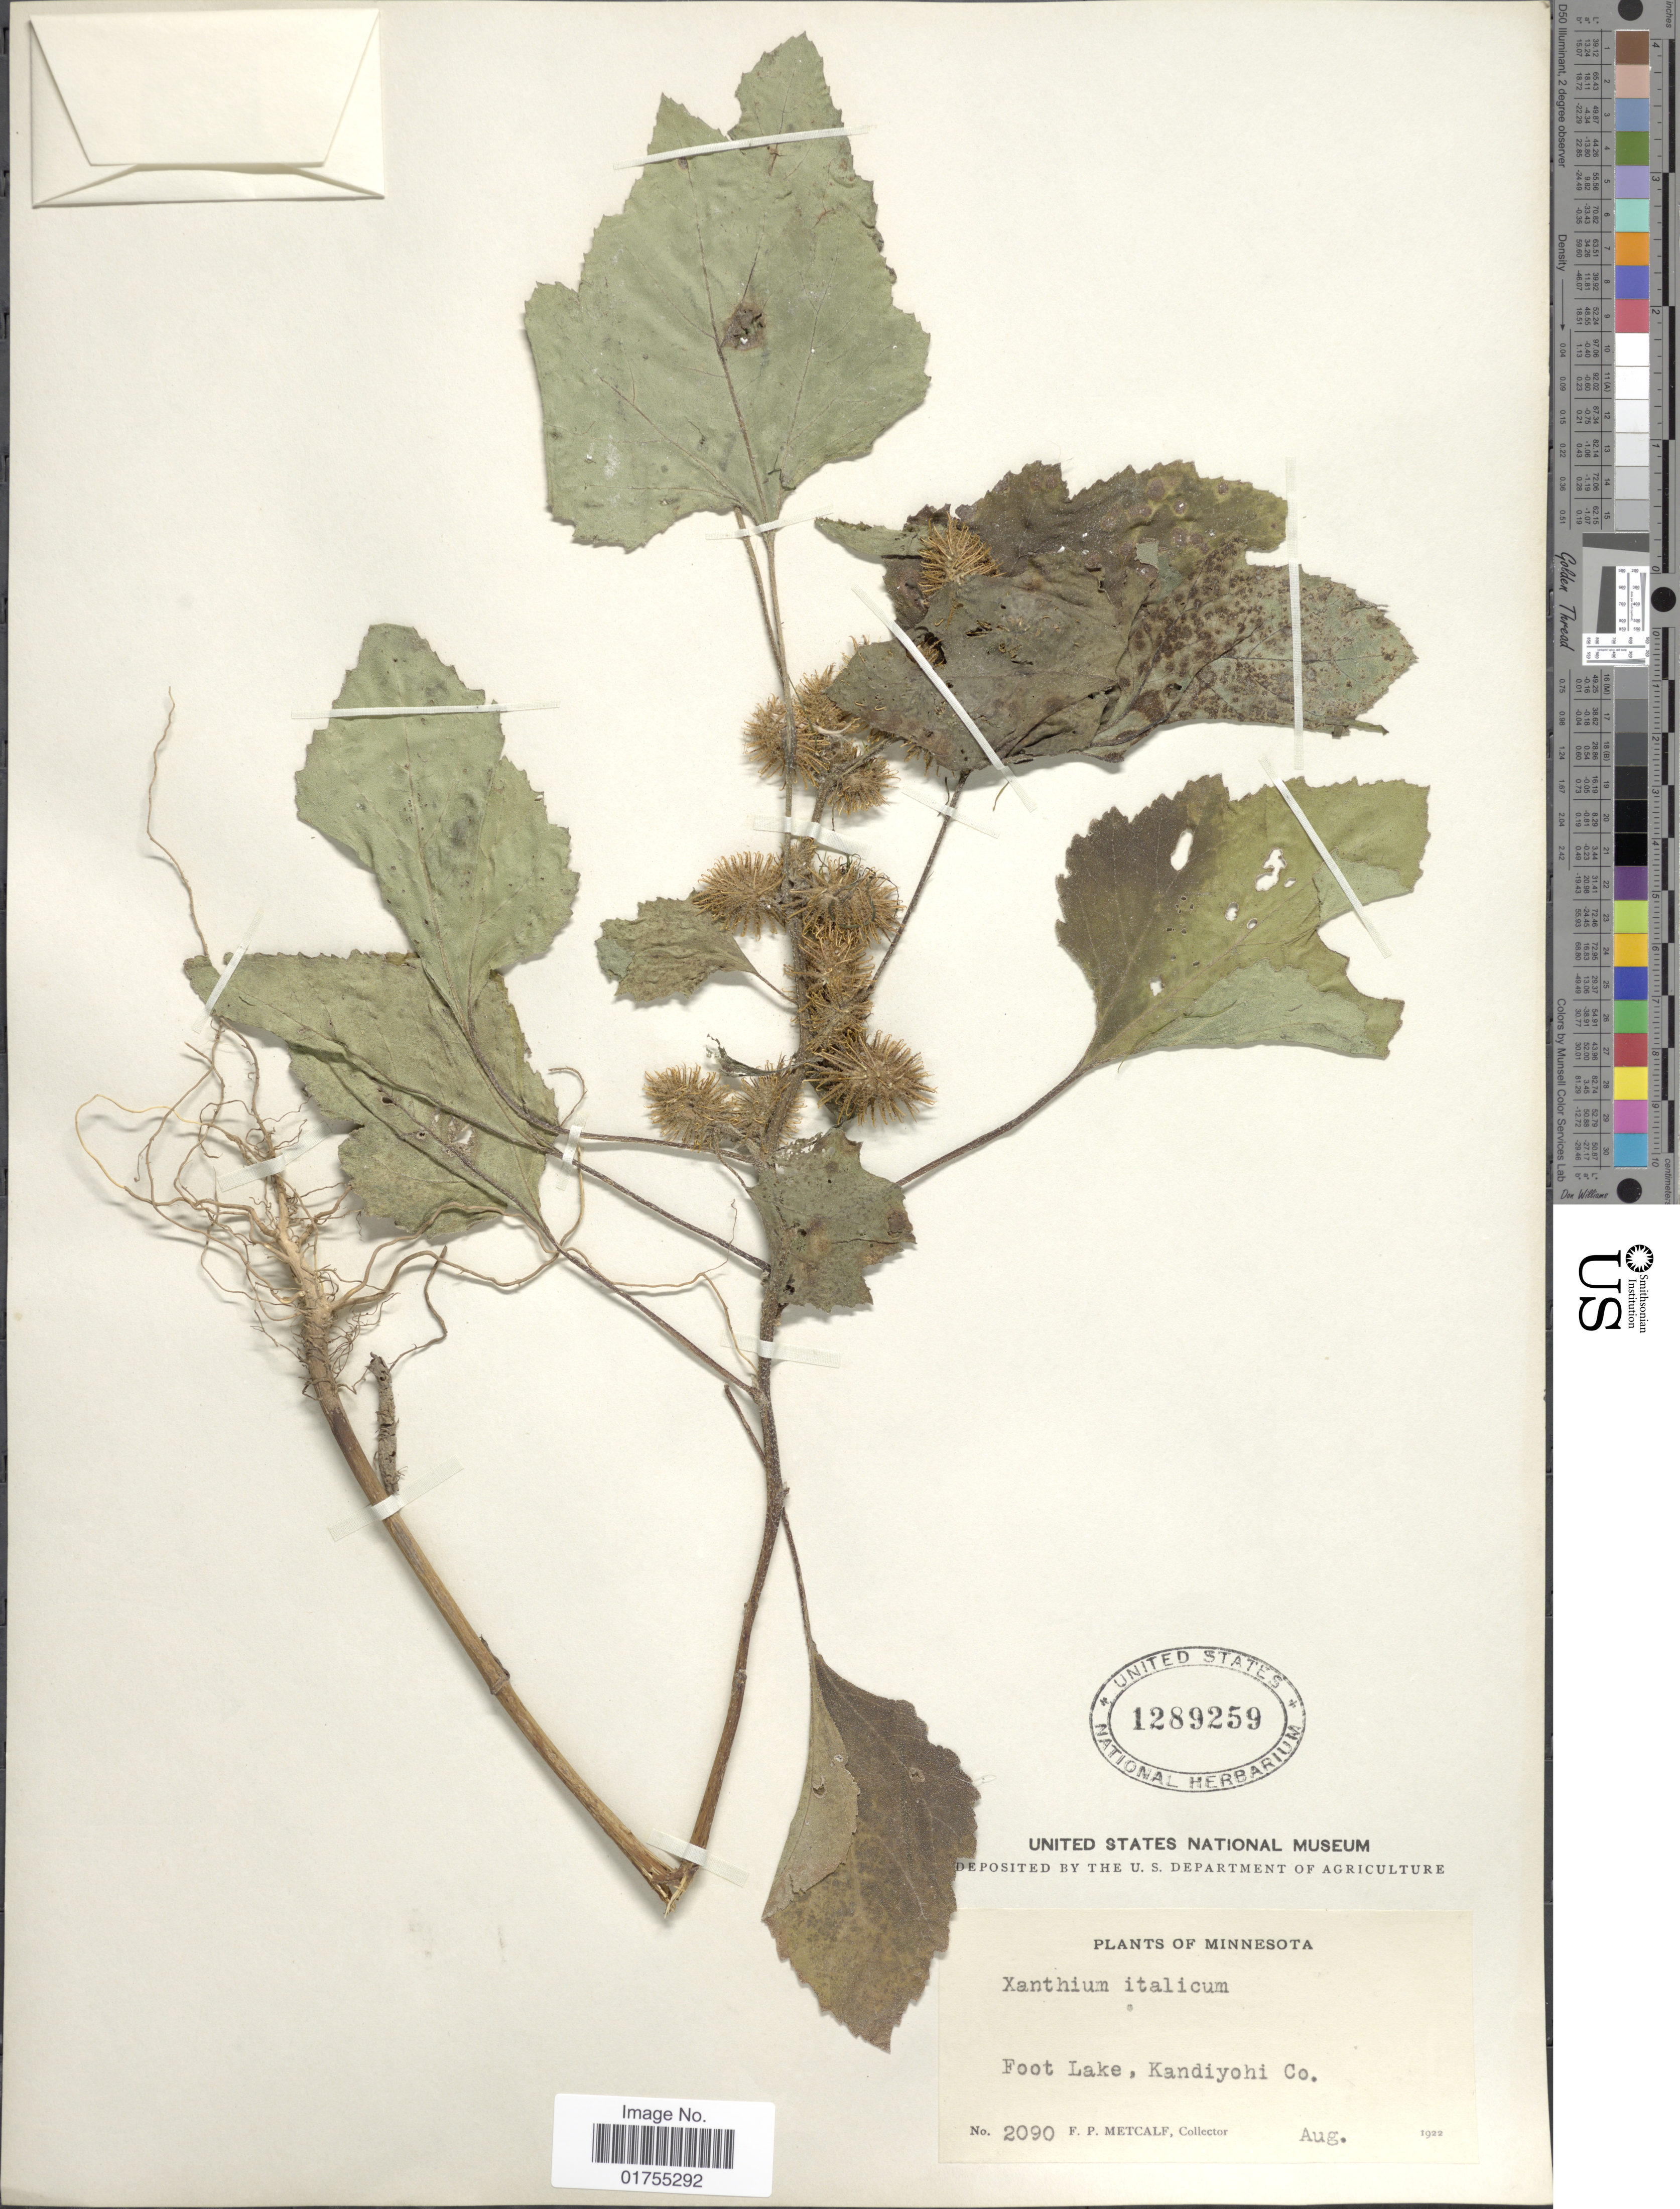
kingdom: Plantae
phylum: Tracheophyta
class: Magnoliopsida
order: Asterales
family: Asteraceae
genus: Xanthium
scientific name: Xanthium strumarium var. canadense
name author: (Mill.) Torr. & A. Gray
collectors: F. Metcalf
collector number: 2090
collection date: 1922-08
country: United States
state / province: Minnesota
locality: Foot Lake, Kandiyohi Co.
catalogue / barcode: US 1289259